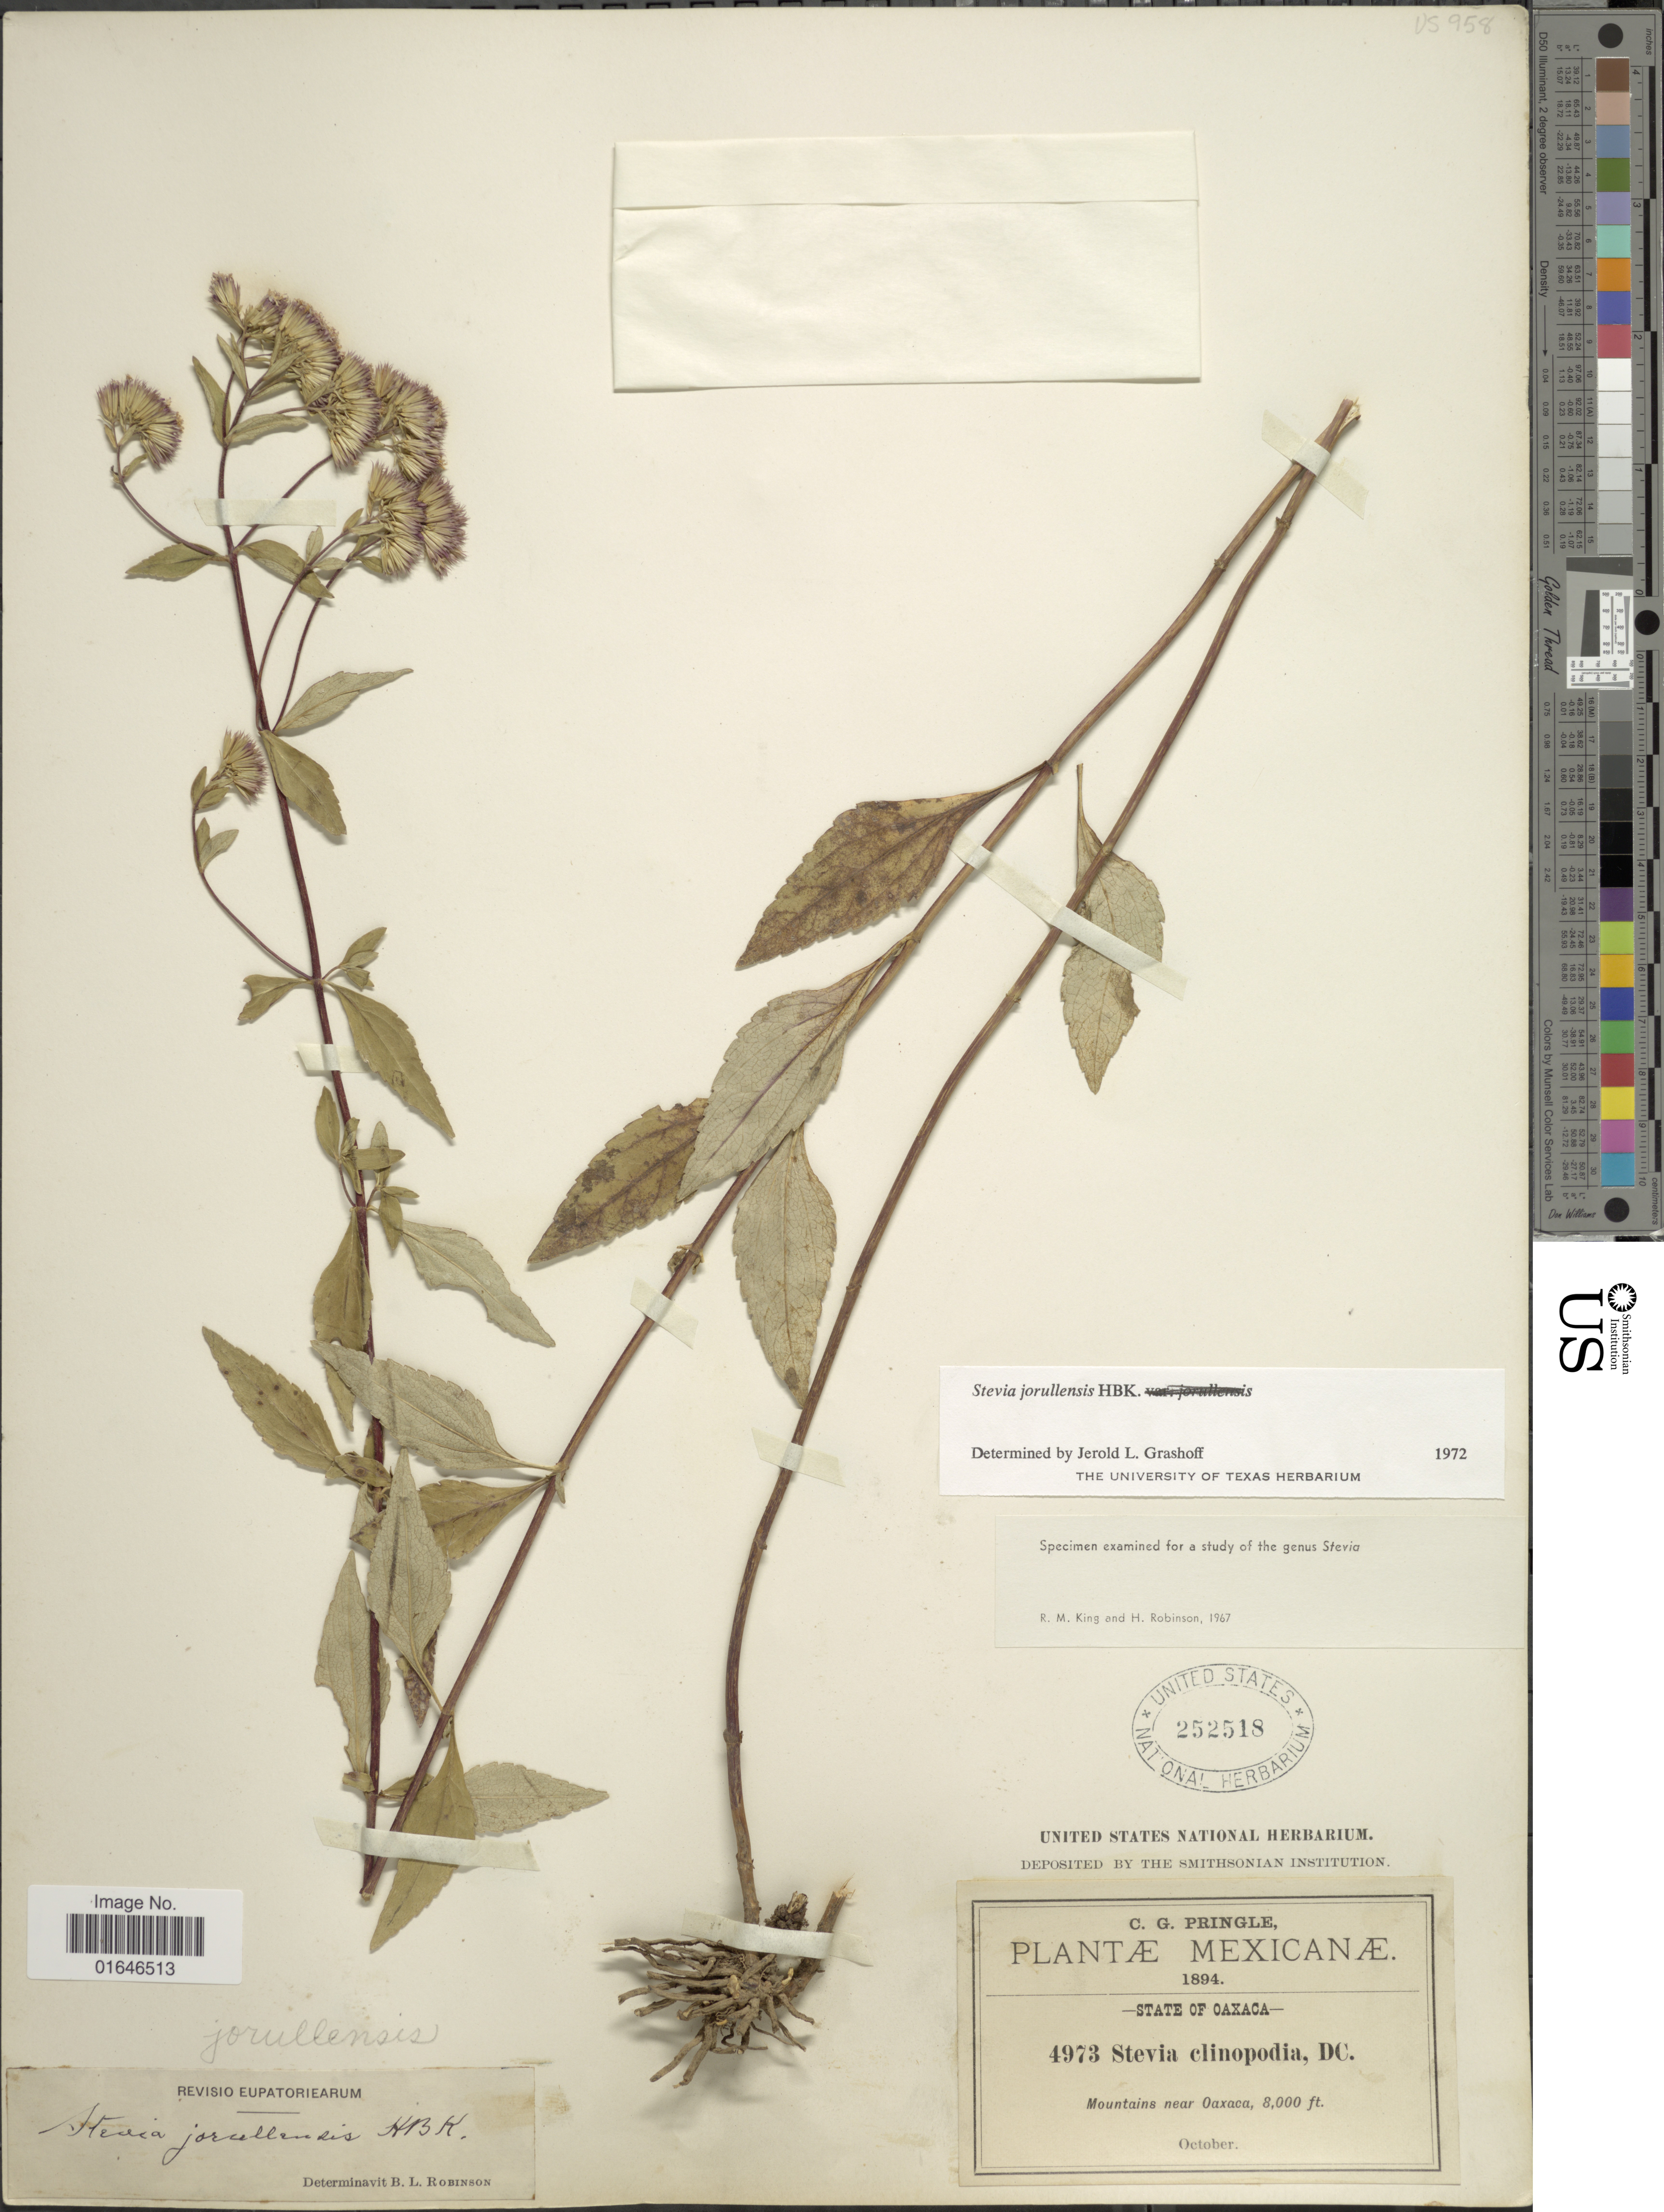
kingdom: Plantae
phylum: Tracheophyta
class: Magnoliopsida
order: Asterales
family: Asteraceae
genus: Stevia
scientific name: Stevia jorullensis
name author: Kunth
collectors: C. G. Pringle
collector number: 4973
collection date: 1894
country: Mexico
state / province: Oaxaca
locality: State of Oaxaca, Mountains near Oaxaca.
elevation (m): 2438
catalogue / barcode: US 252518